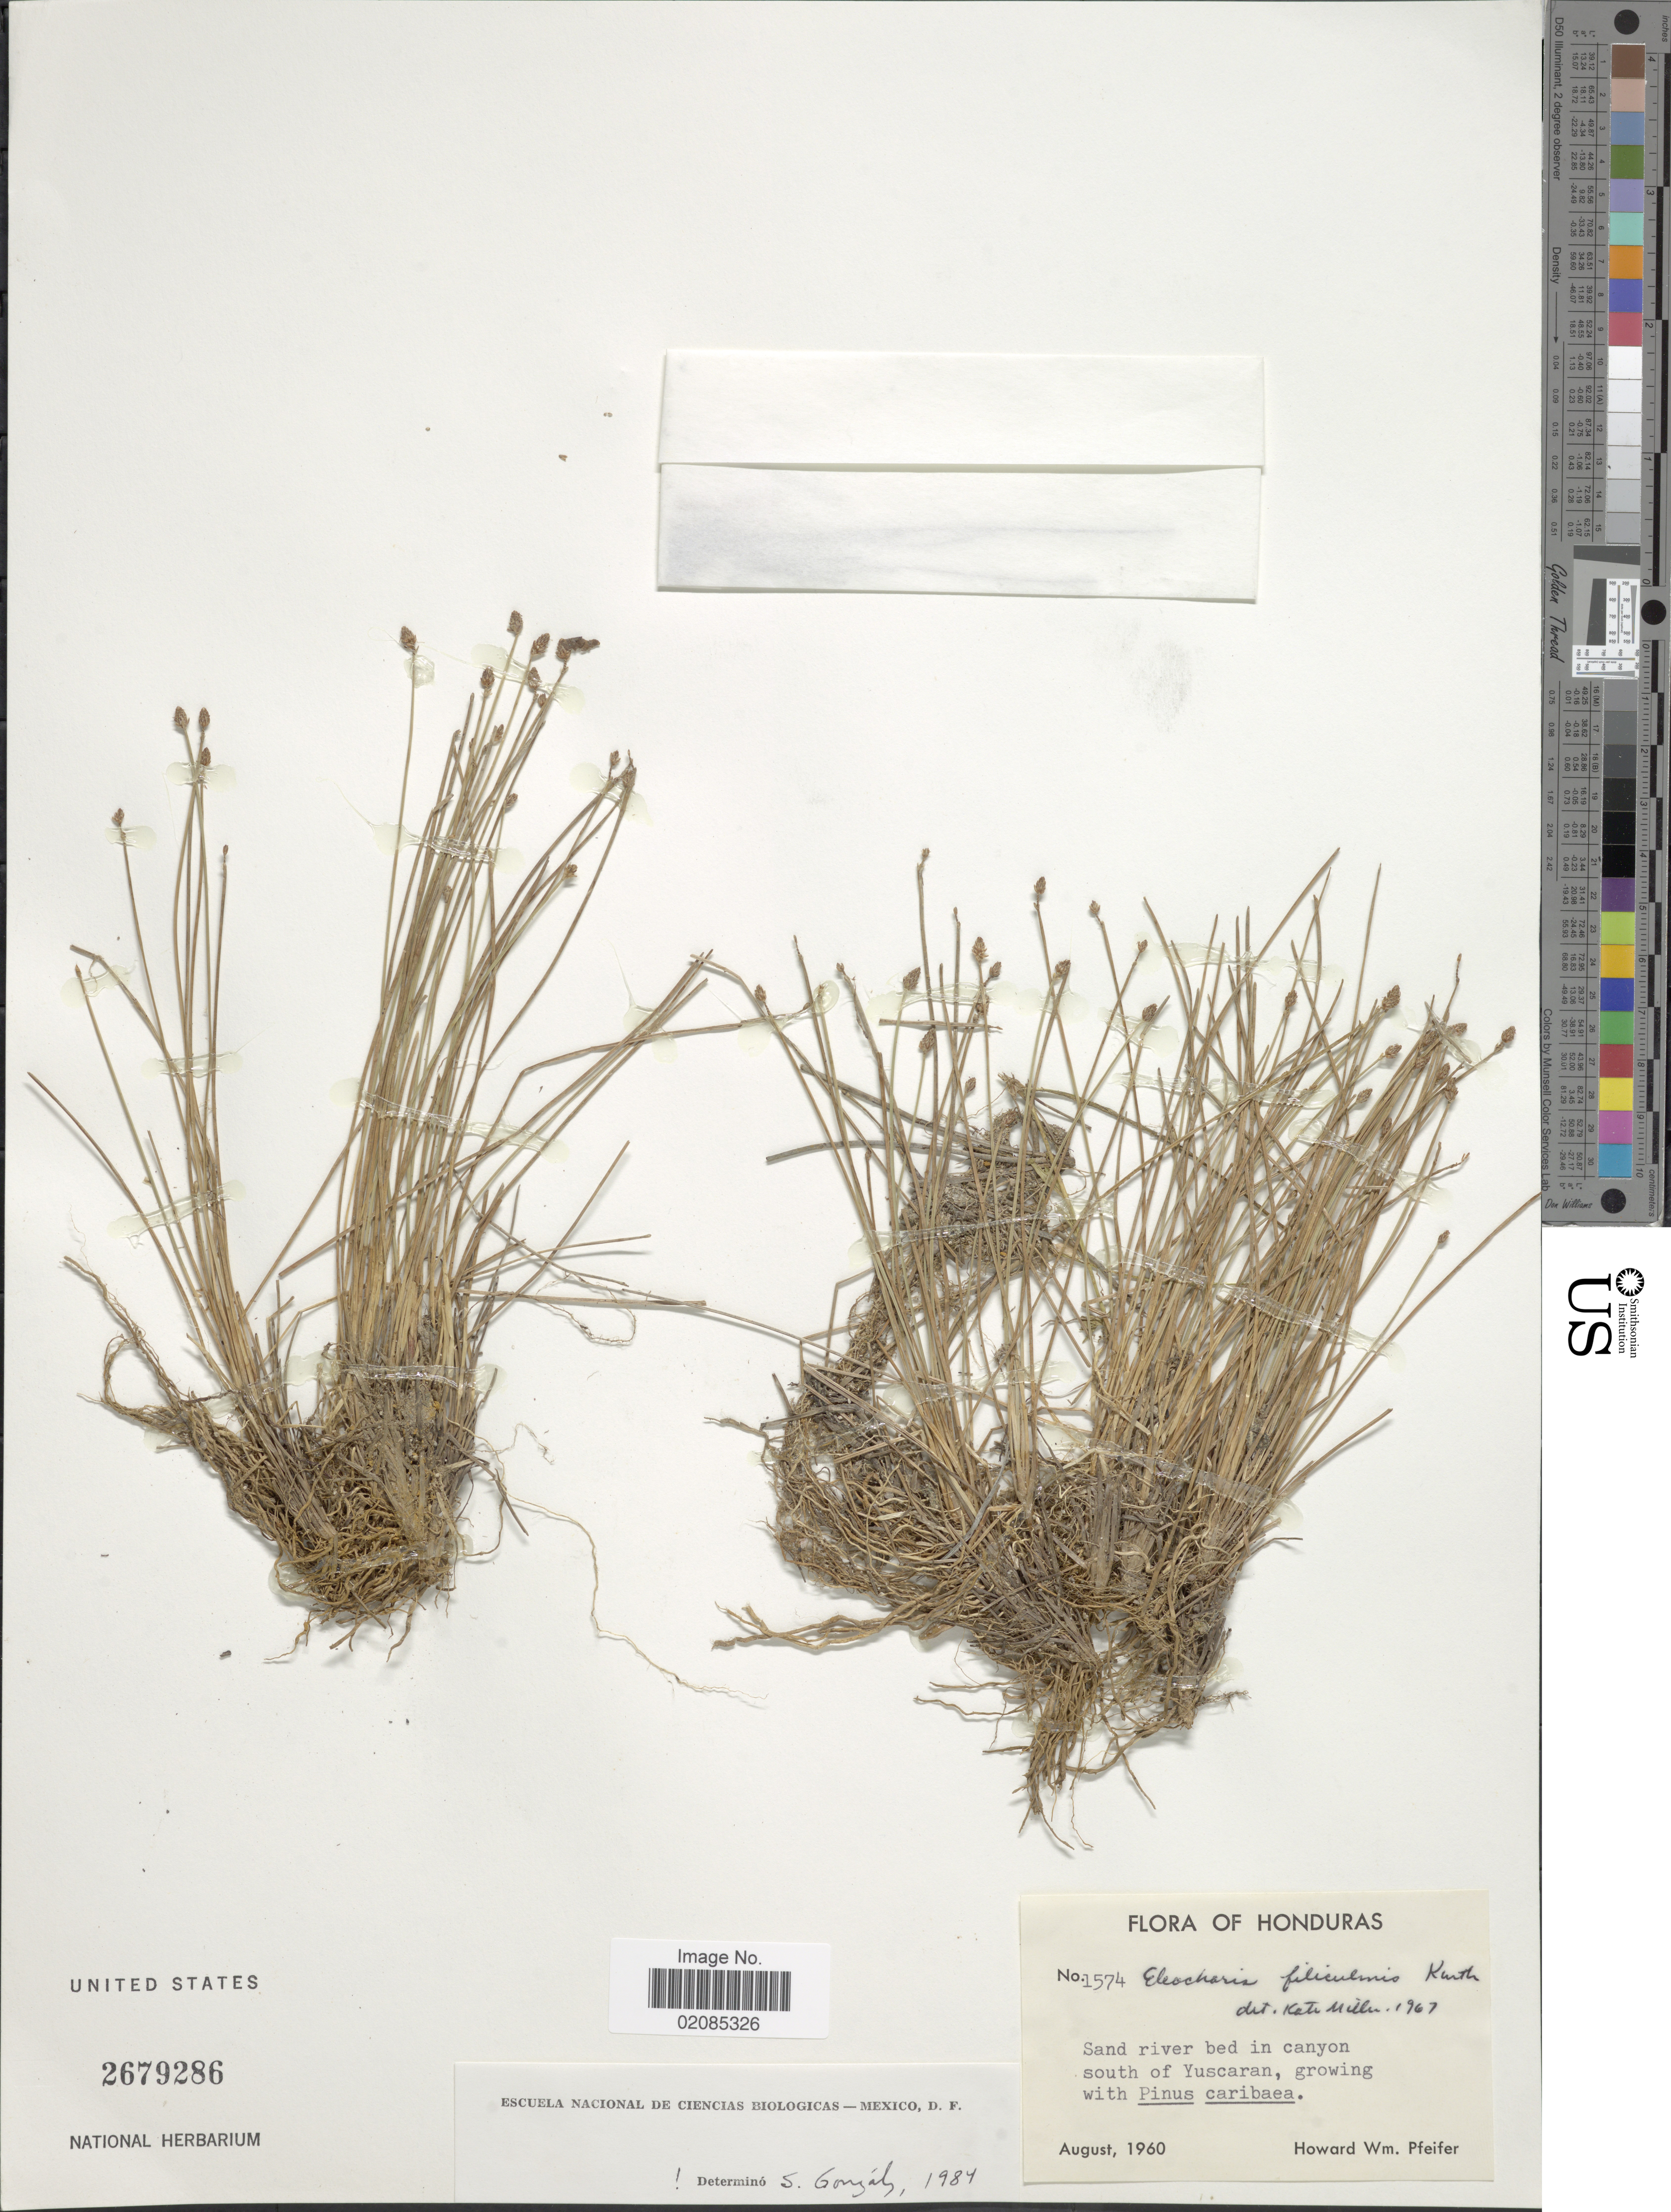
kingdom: Plantae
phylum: Tracheophyta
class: Liliopsida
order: Poales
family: Cyperaceae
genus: Eleocharis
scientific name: Eleocharis filiculmis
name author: Kunth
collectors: H. W. Pfeifer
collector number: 1574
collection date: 1960-08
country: Honduras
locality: Sand river bed in canyon south of Yuscaran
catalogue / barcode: US 2679286